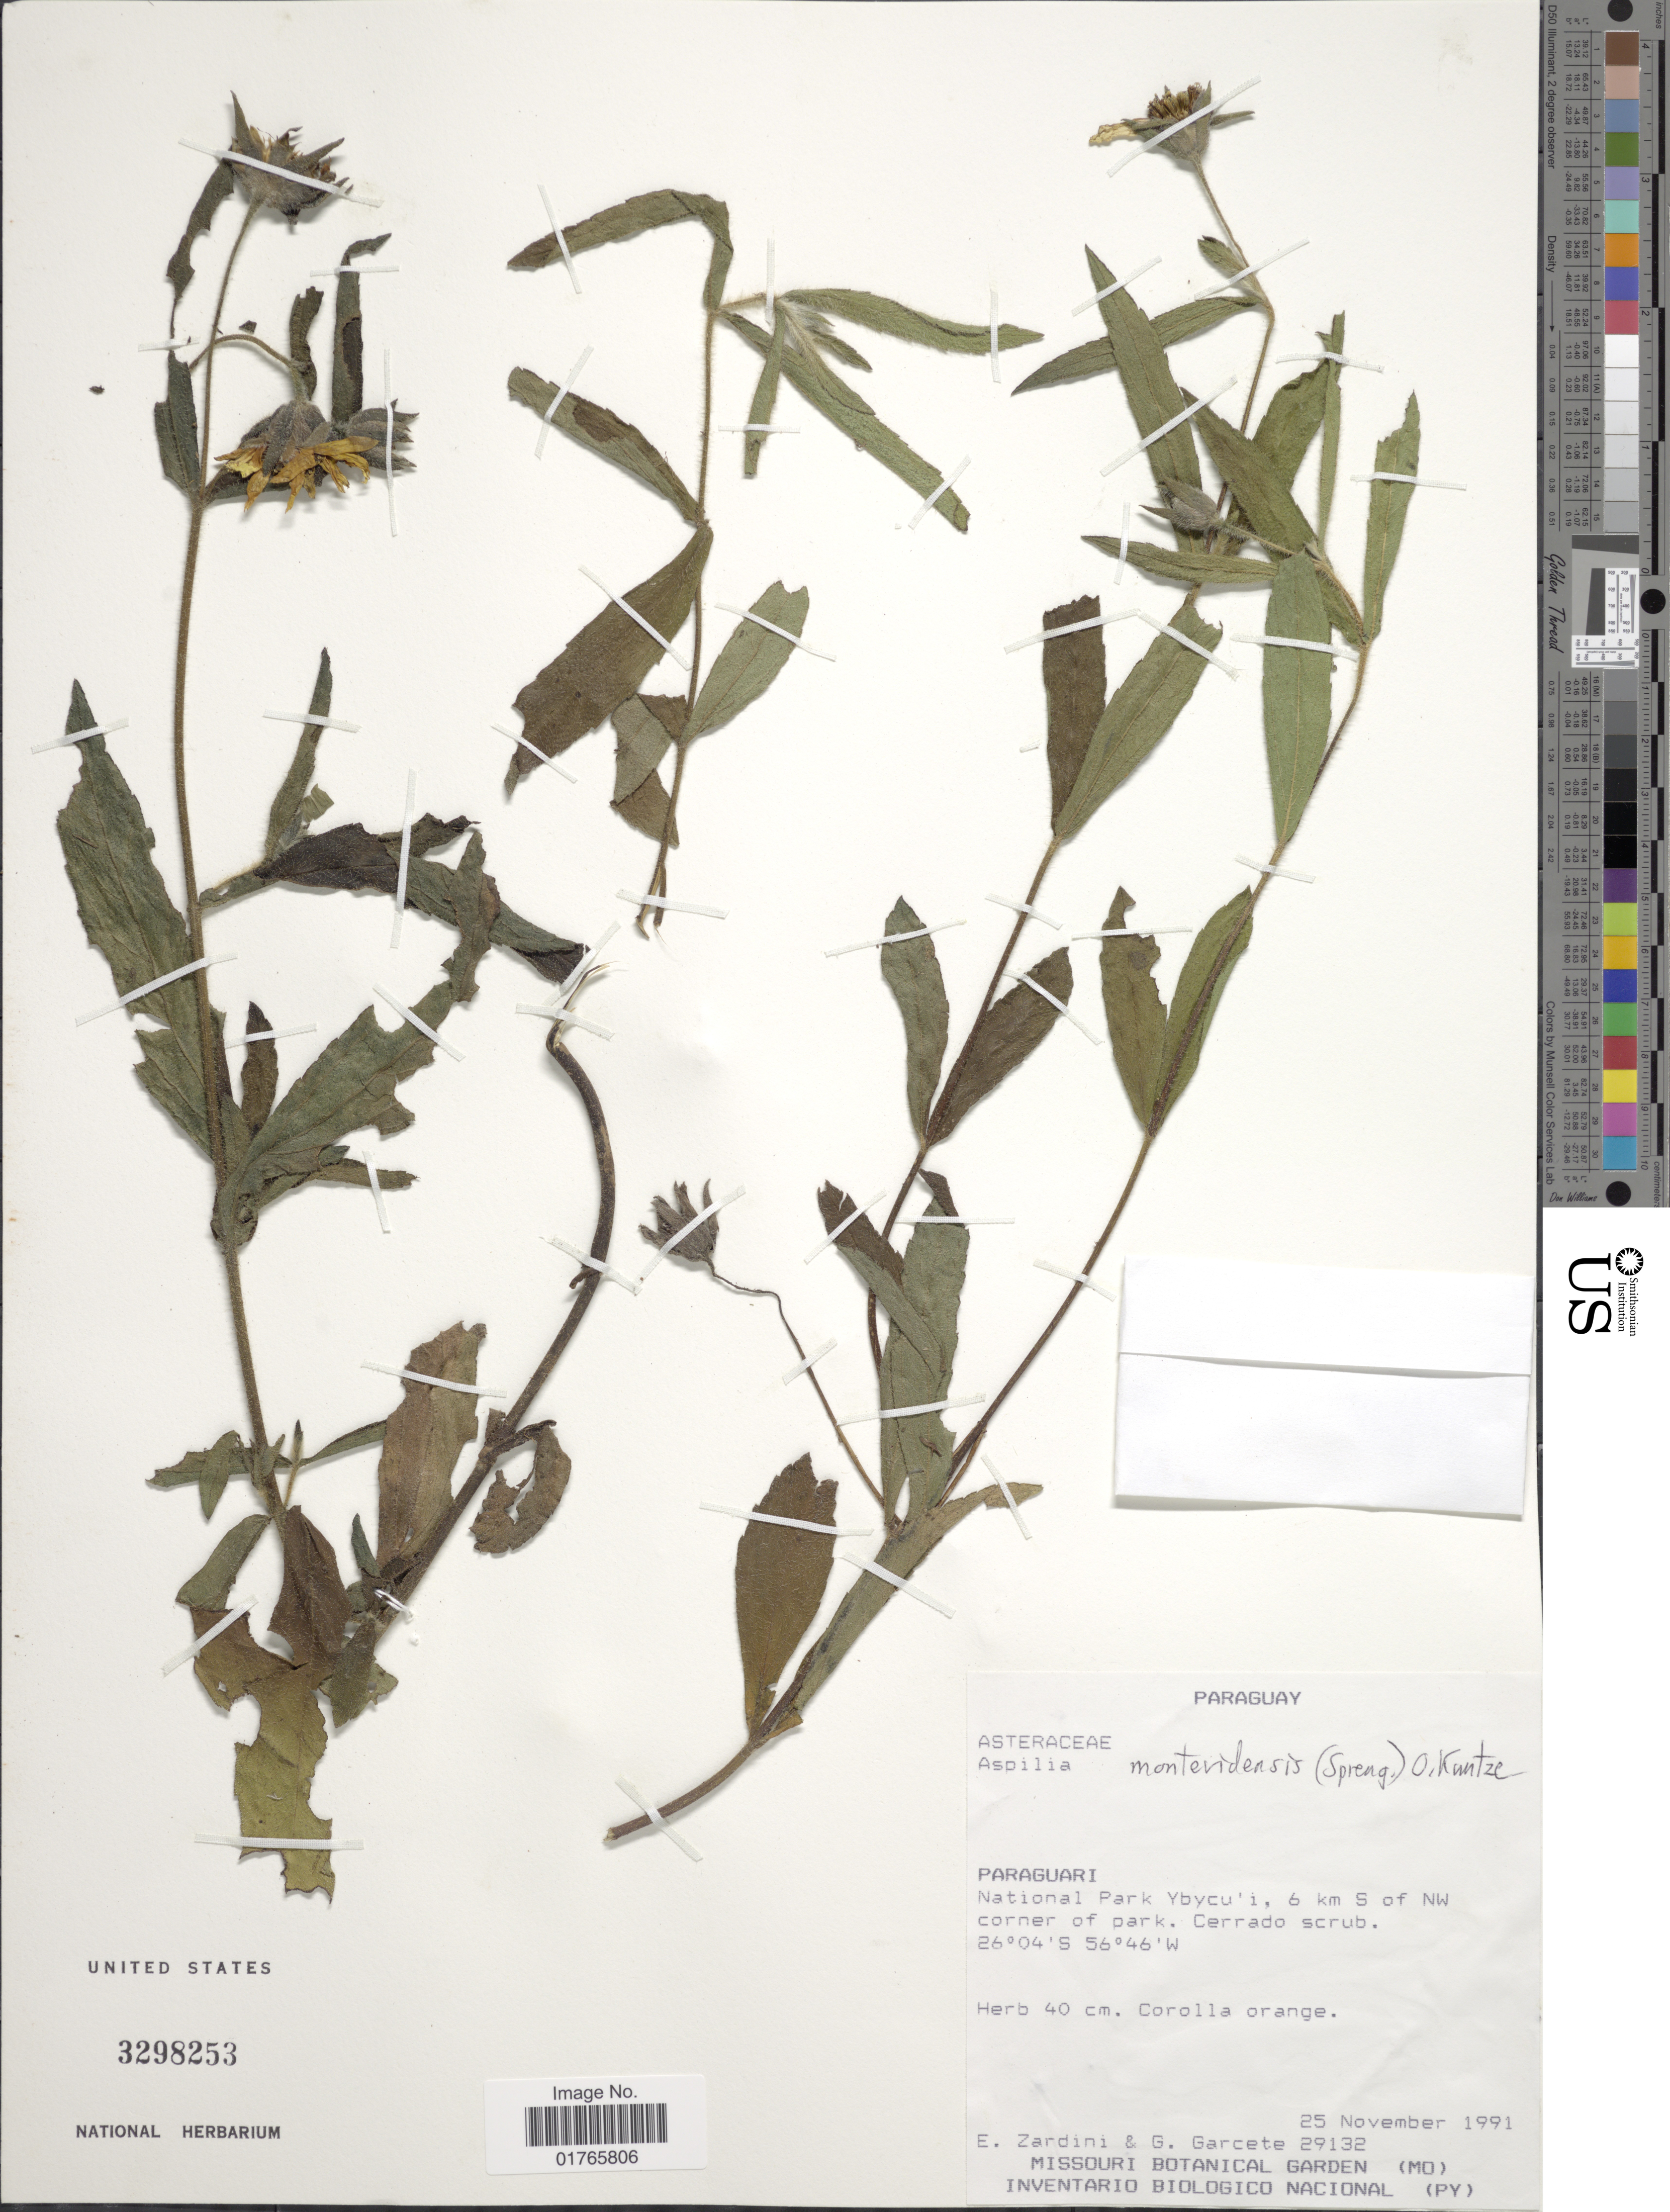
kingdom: Plantae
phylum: Tracheophyta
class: Magnoliopsida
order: Asterales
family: Asteraceae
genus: Aspilia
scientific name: Aspilia montividensis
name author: (Spreng.) Baker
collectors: E. M. Zardini & G. Garcete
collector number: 29132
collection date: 1991-11-25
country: Paraguay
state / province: Paraguari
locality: National Park Ybycu'i, 6 km S of NW corner of park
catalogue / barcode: US 3298253